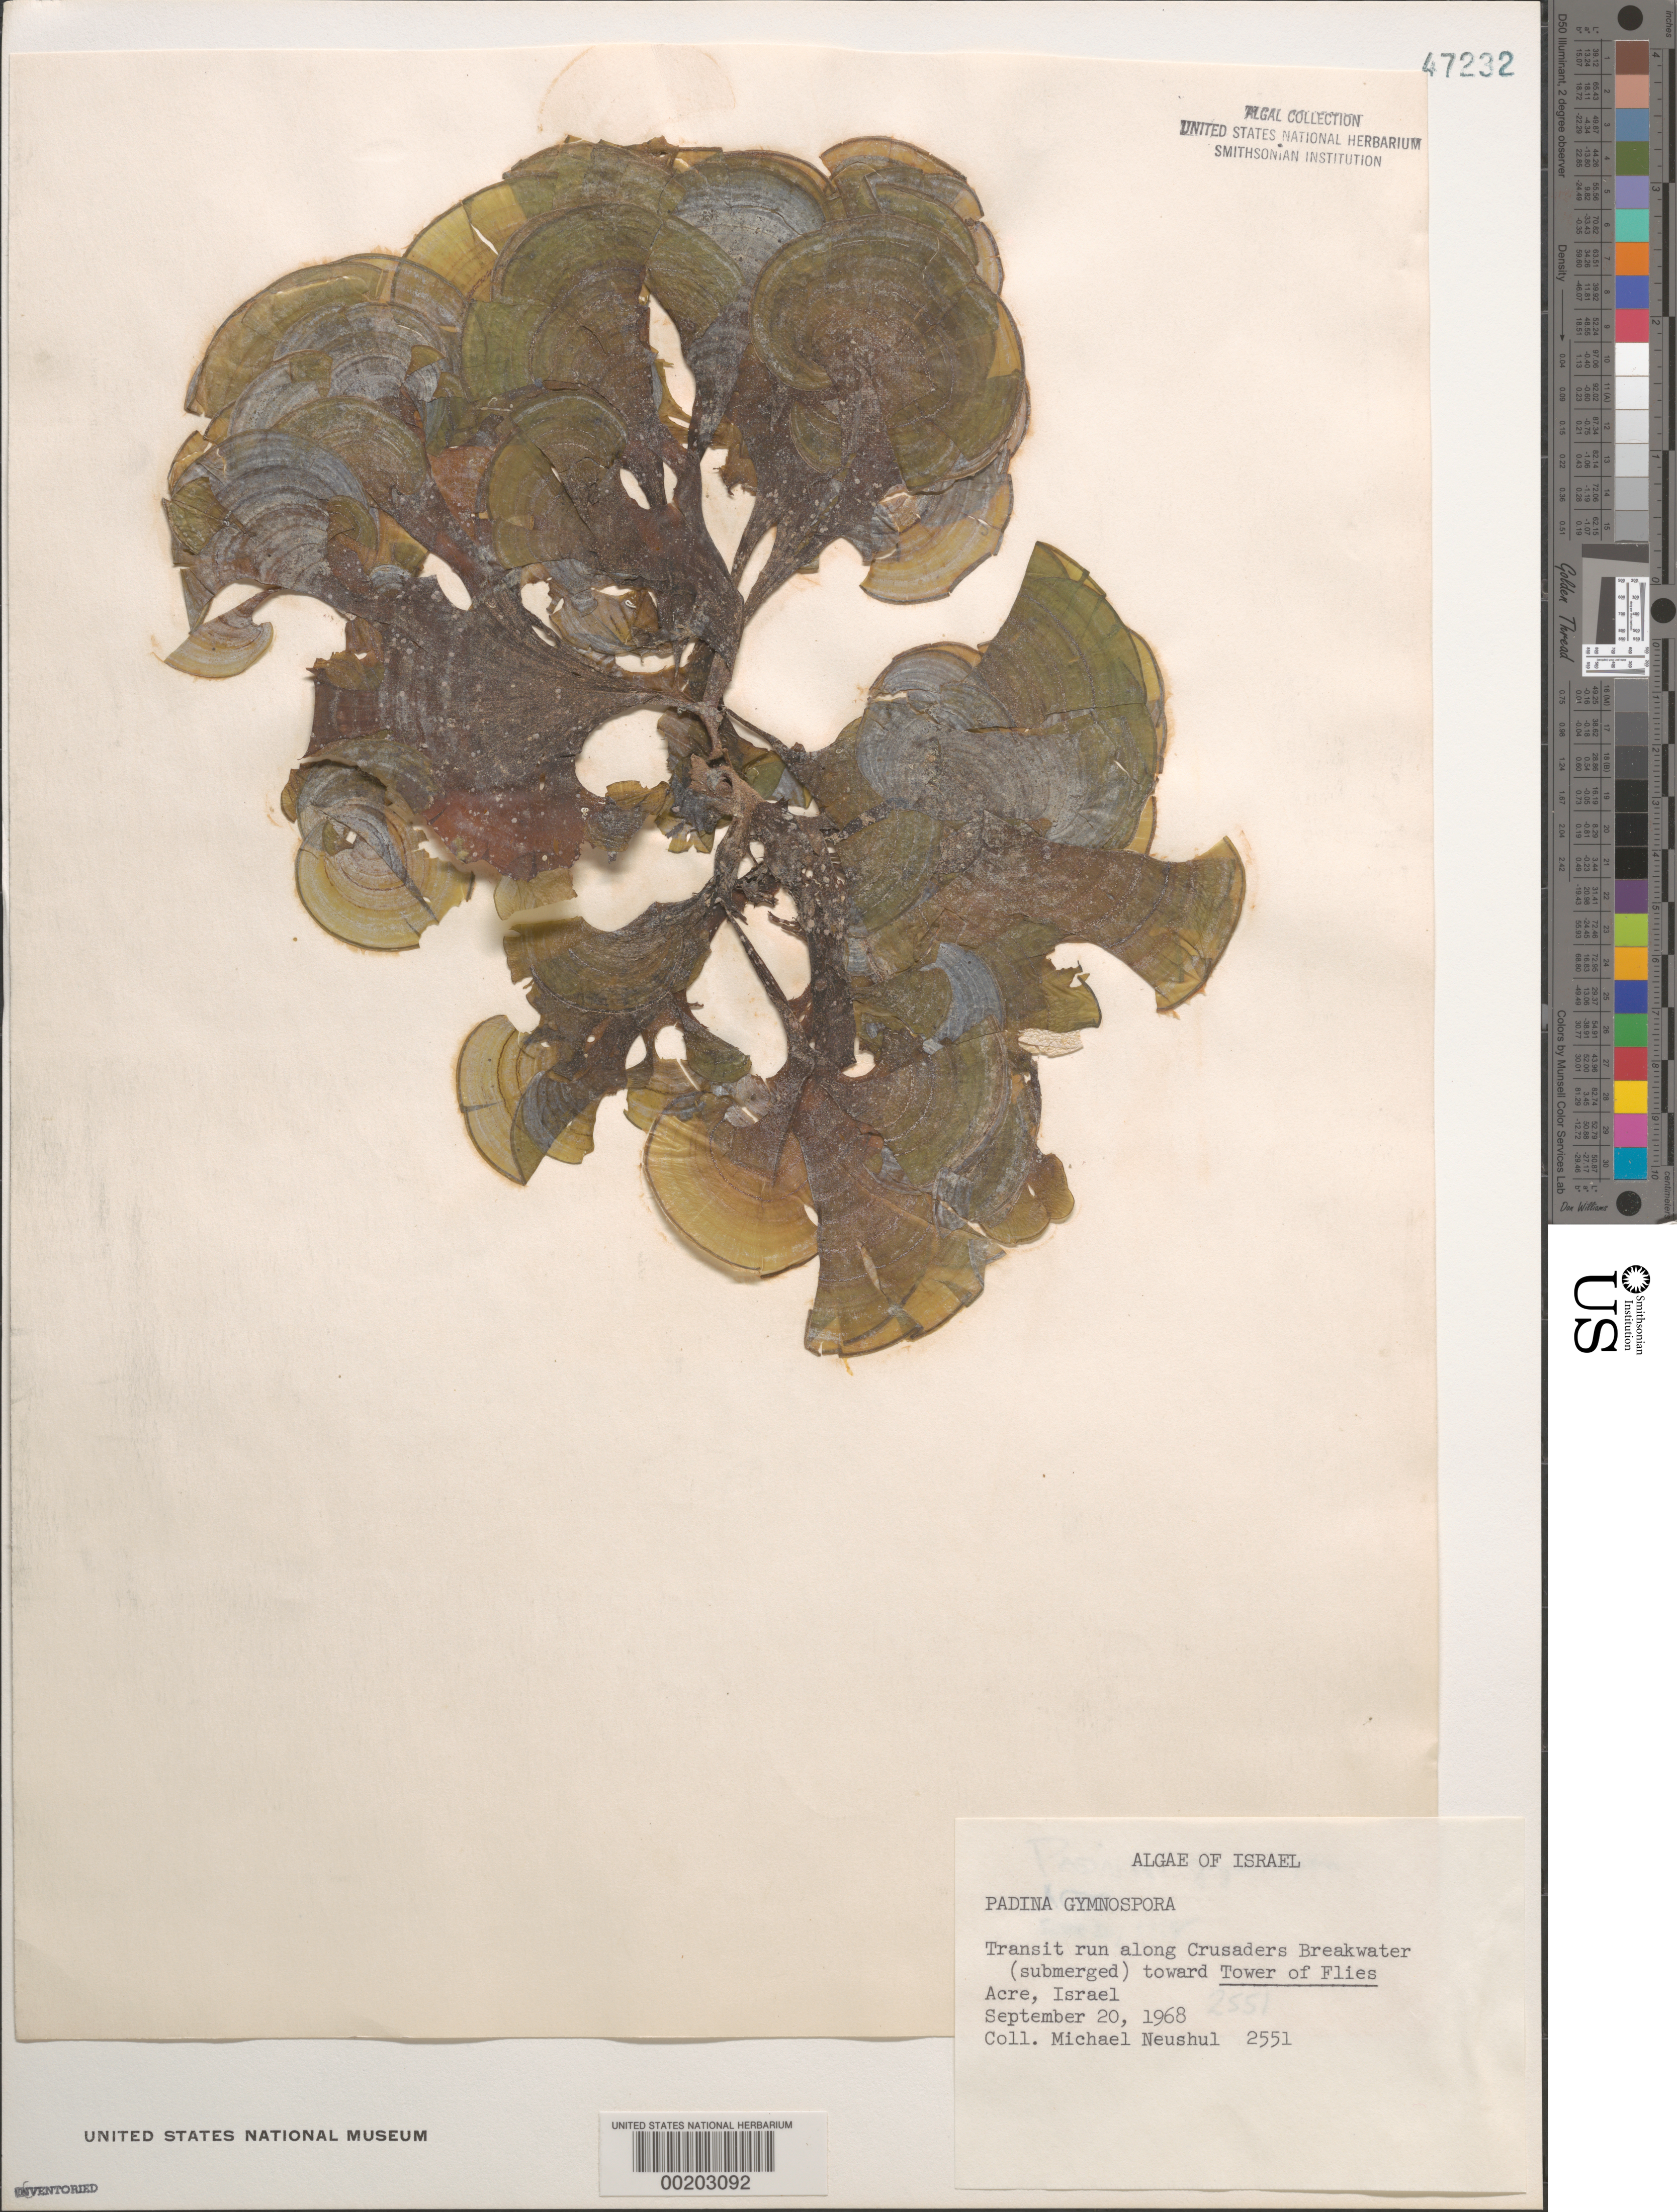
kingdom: Chromista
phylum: Ochrophyta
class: Phaeophyceae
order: Dictyotales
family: Dictyotaceae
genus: Padina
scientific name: Padina gymnospora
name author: (Kütz.) O.G. Sond.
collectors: M. Neushul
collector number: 2551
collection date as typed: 20 Sep 1968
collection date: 1968-09-20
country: Israel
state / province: Northern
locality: Crusaders Breakwater toward Tower of Flies, Acre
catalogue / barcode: US 47232